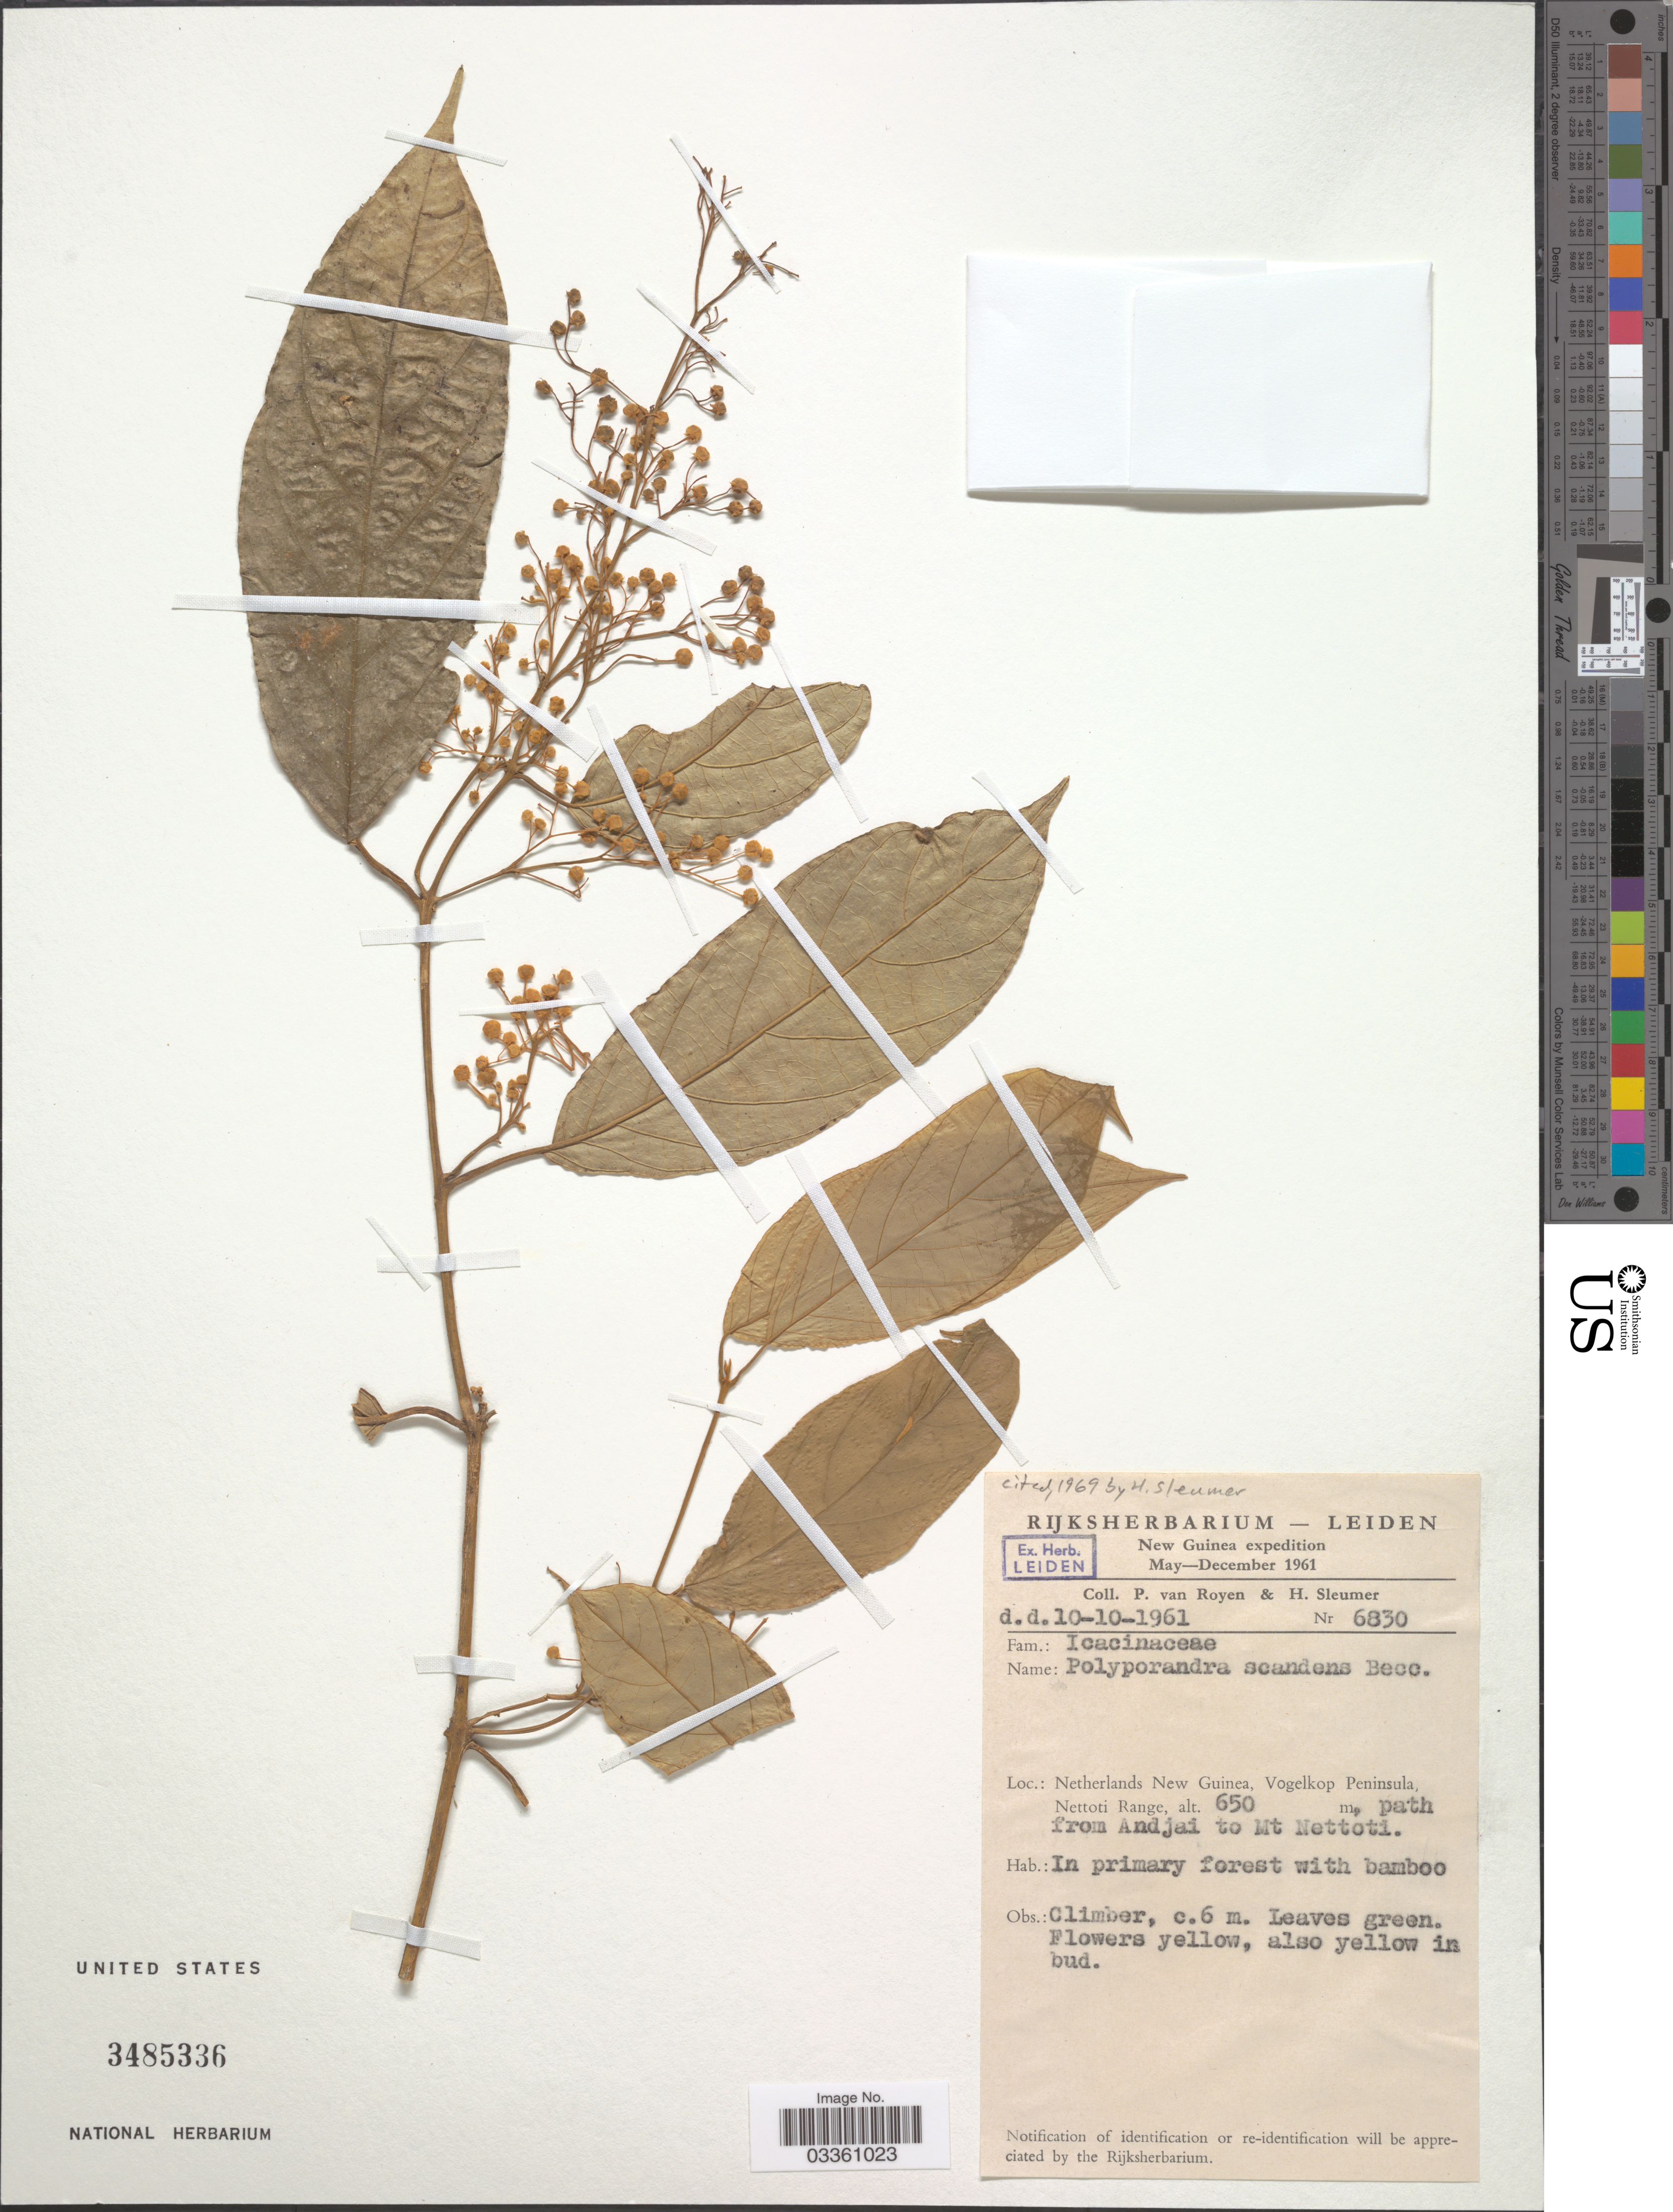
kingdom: Plantae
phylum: Tracheophyta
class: Magnoliopsida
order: Icacinales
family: Icacinaceae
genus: Iodes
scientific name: Iodes scandens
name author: (Becc.) Utteridge & Byng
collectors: P. van Royen & H. O. Sleumer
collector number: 6830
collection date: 1961-10-10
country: Indonesia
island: New Guinea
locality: New Guinea. Netherlands New Guinea, Vogelkop Peninsula, Nettoti Range, path from Andjai to Mt. Netotti.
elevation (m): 650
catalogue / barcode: US 3485336